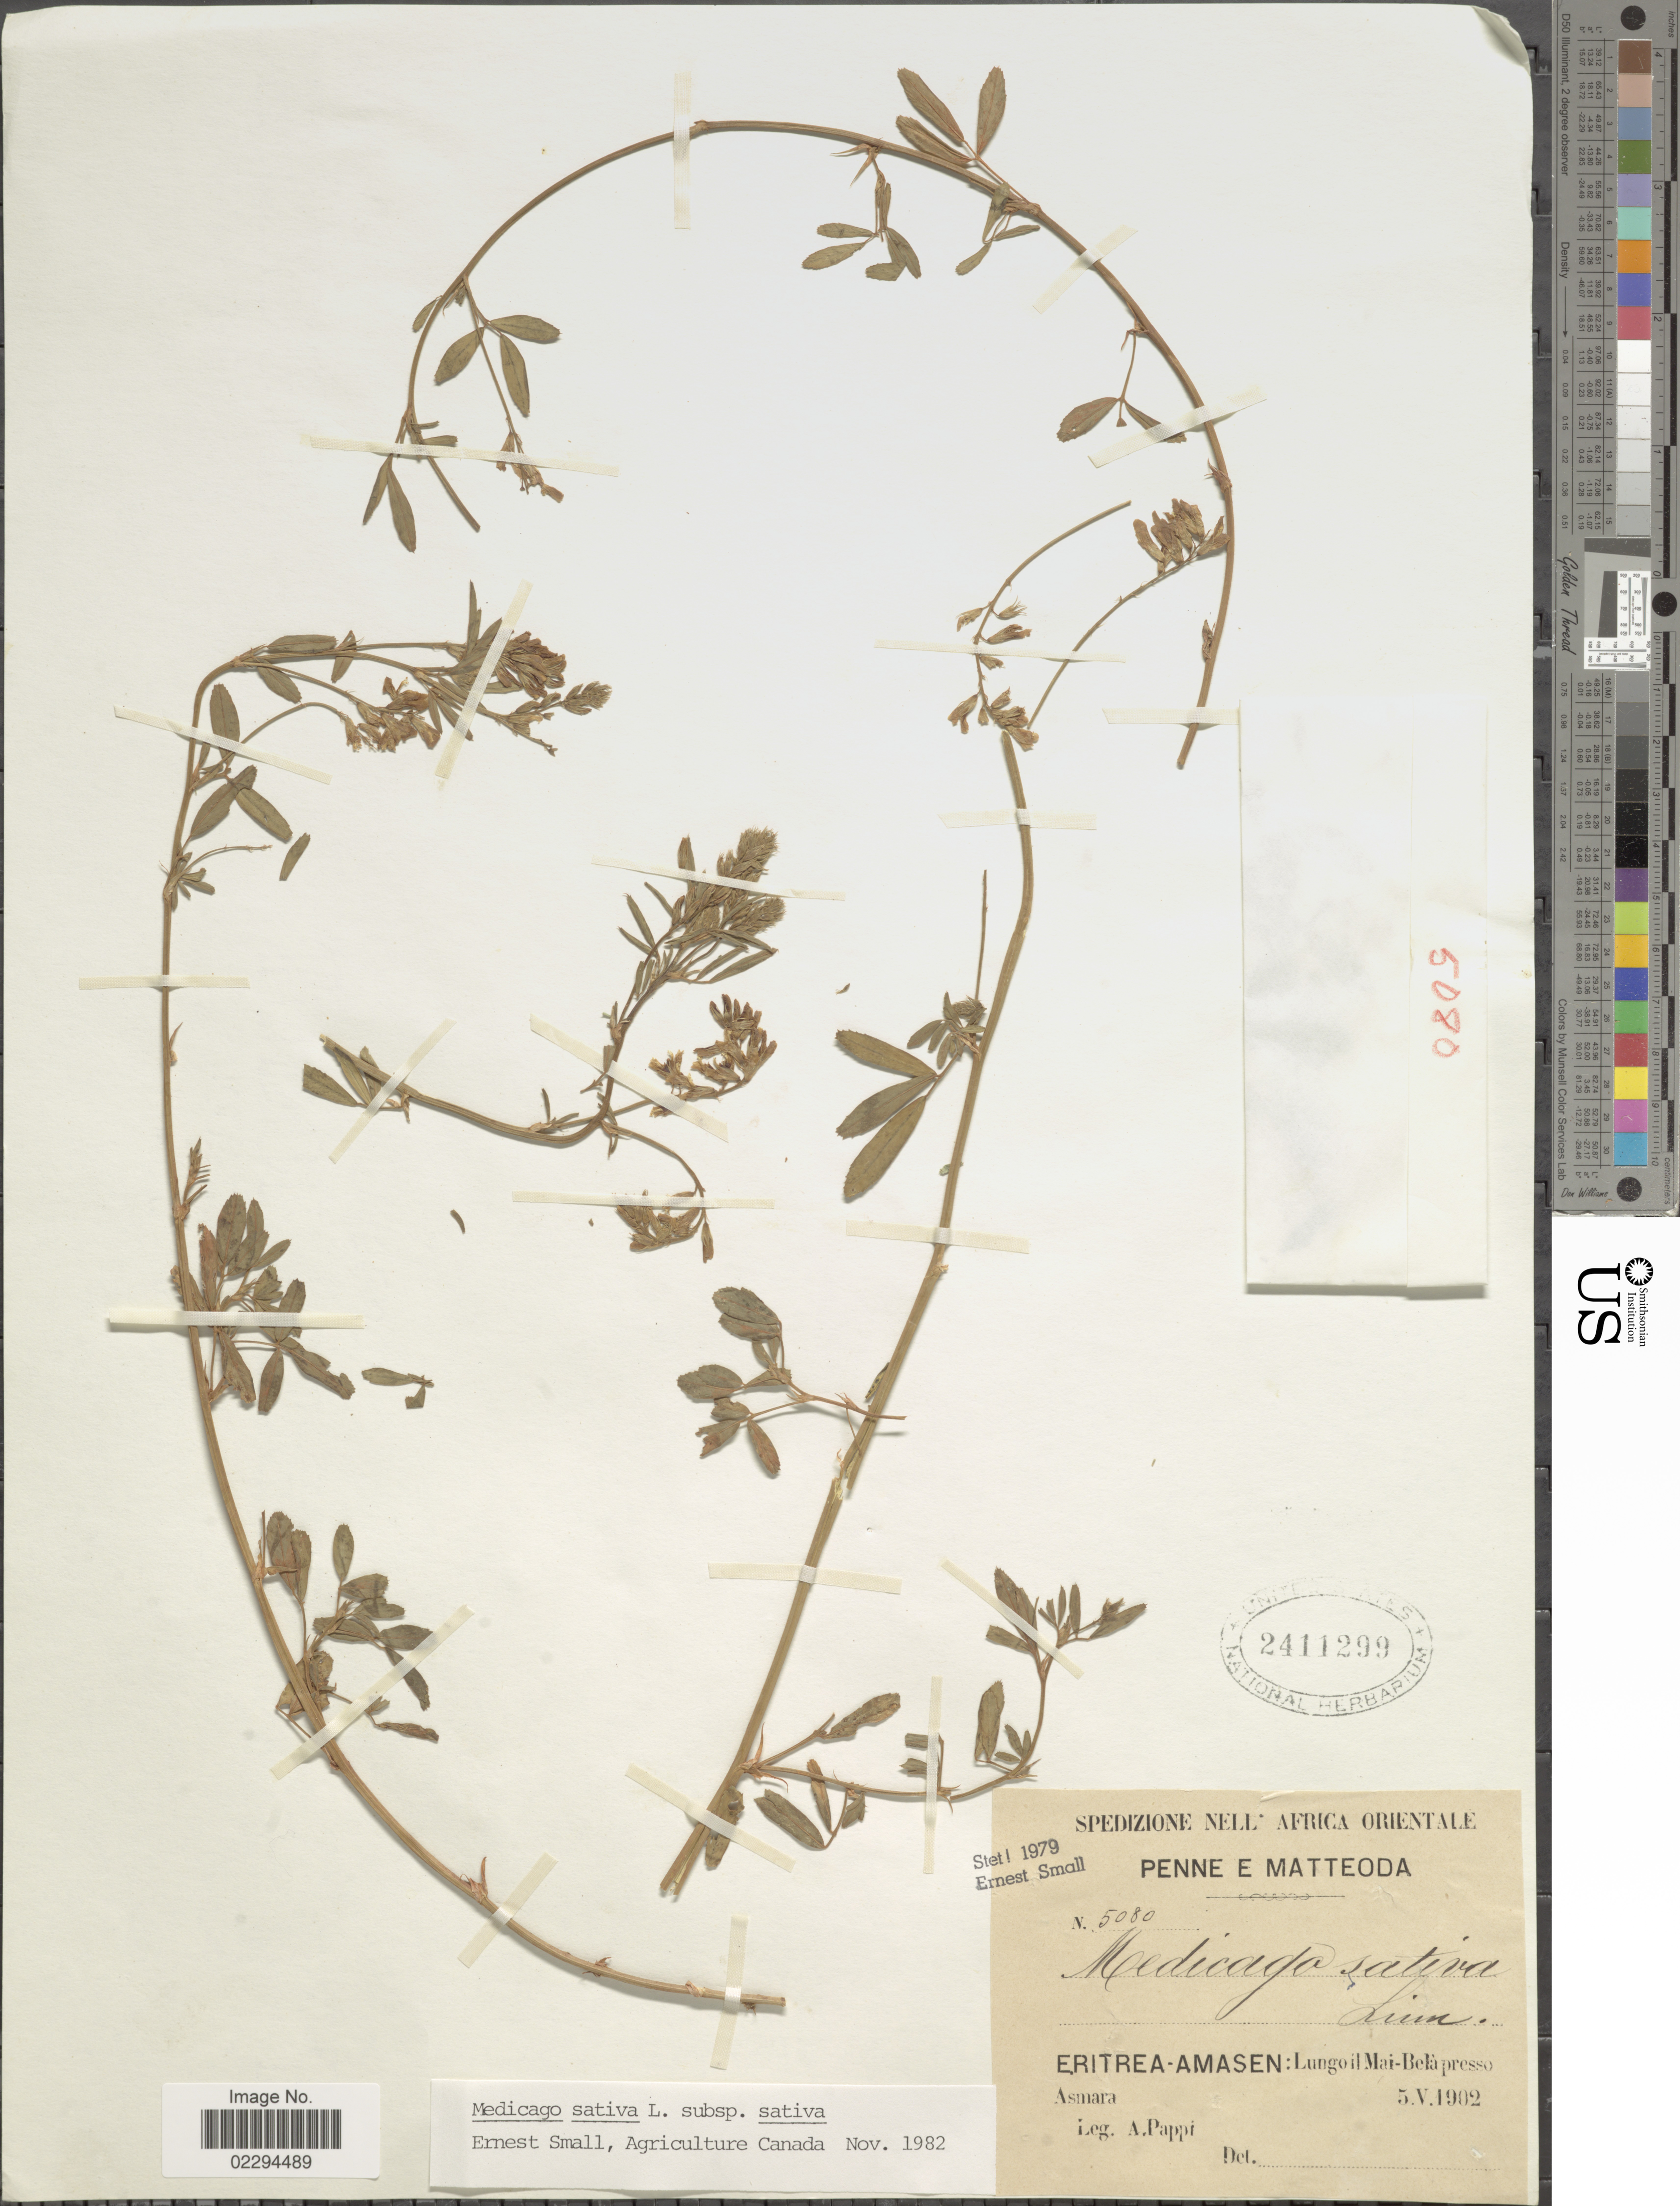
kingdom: Plantae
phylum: Tracheophyta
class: Magnoliopsida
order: Fabales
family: Fabaceae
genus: Medicago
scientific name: Medicago sativa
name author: L.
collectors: A. Pappi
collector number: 5080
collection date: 1902-05-05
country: Eritrea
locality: Eritrea-Amasen: Lungoil Mai-Belà presso Asmara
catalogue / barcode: US 2411299